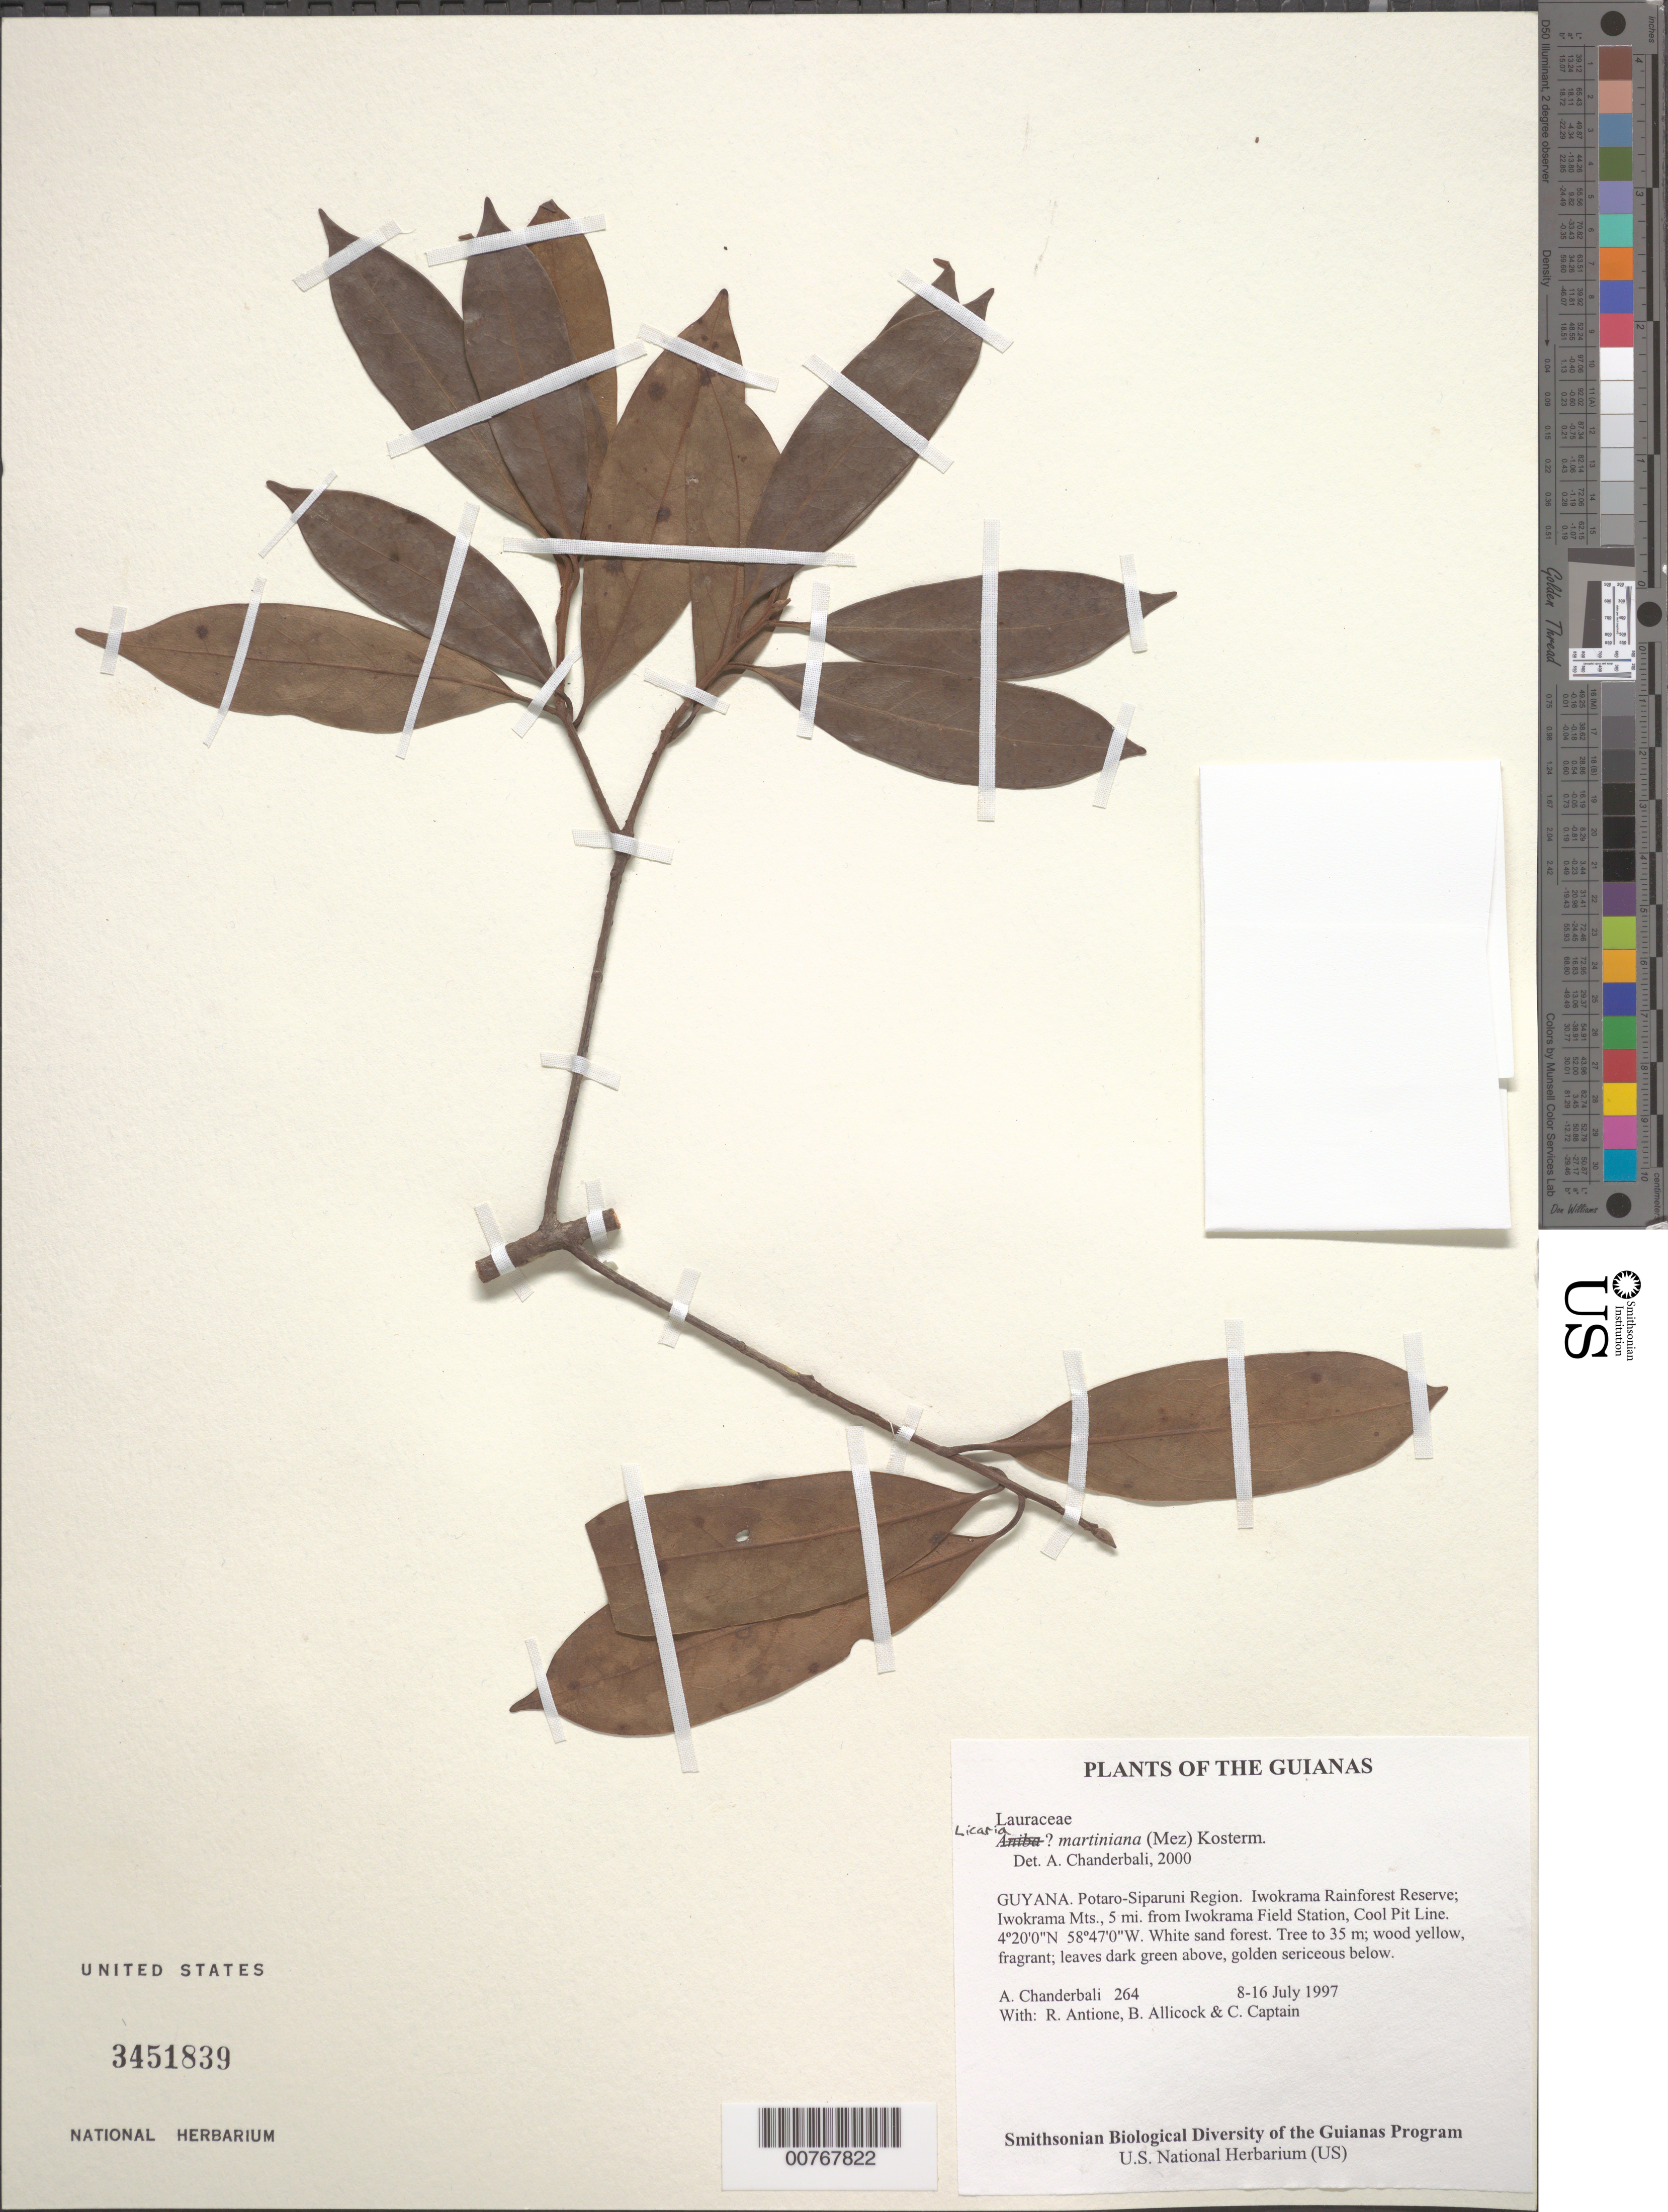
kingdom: Plantae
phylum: Tracheophyta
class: Magnoliopsida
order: Laurales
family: Lauraceae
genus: Licaria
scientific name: Licaria martiniana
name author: (Mez) Kosterm.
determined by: Chanderbali, Andre Shashi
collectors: A. S. Chanderbali, R. Antione, B. Allicock & C. Captain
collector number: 264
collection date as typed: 8-16 July 1997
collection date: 1997-07-08/1997-07-16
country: Guyana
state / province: Potaro-Siparuni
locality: Iwokrama Rainforest Reserve; Iwokrama Mts., 5 mi. from Iwokrama Field Station, Cool Pit Line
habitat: White sand forest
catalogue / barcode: US 3451839